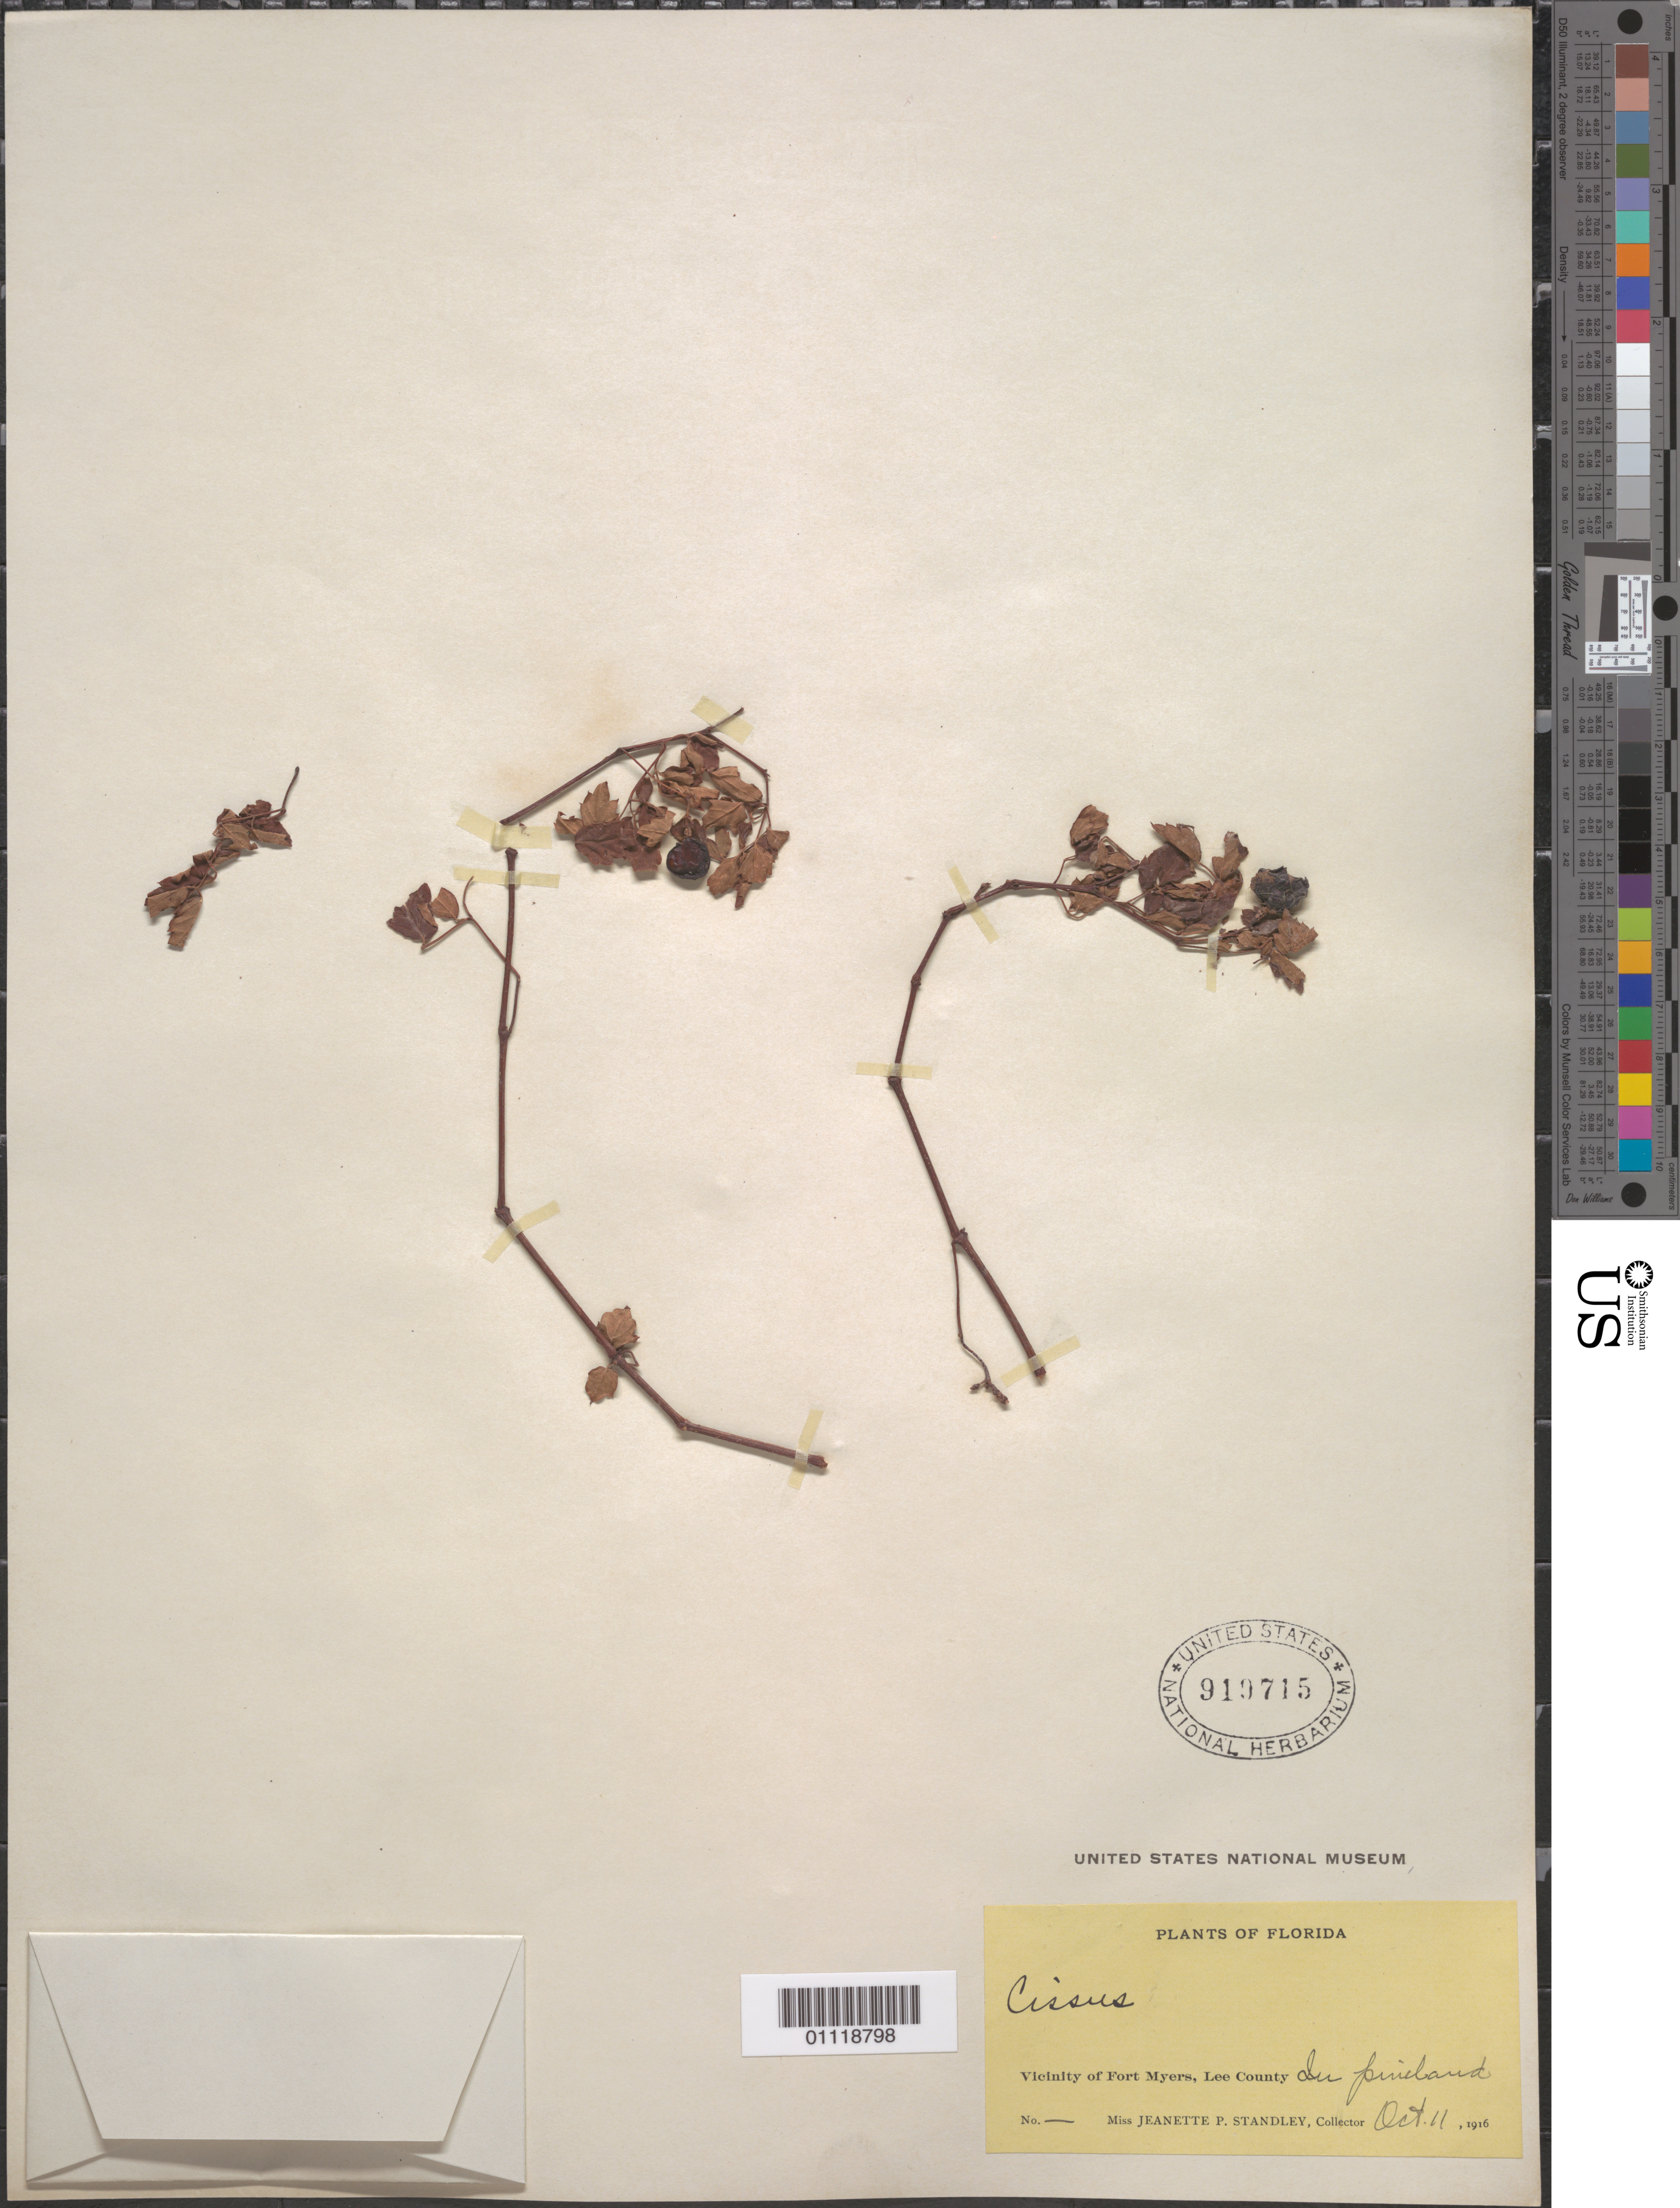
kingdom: Plantae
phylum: Tracheophyta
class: Magnoliopsida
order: Vitales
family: Vitaceae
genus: Ampelopsis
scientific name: Ampelopsis arborea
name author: (L.) Koehne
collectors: J. P. Standley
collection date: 1916-10-11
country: United States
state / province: Florida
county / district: Lee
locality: Vicinity of Fort Myers.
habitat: In pinebank.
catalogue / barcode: US 919715